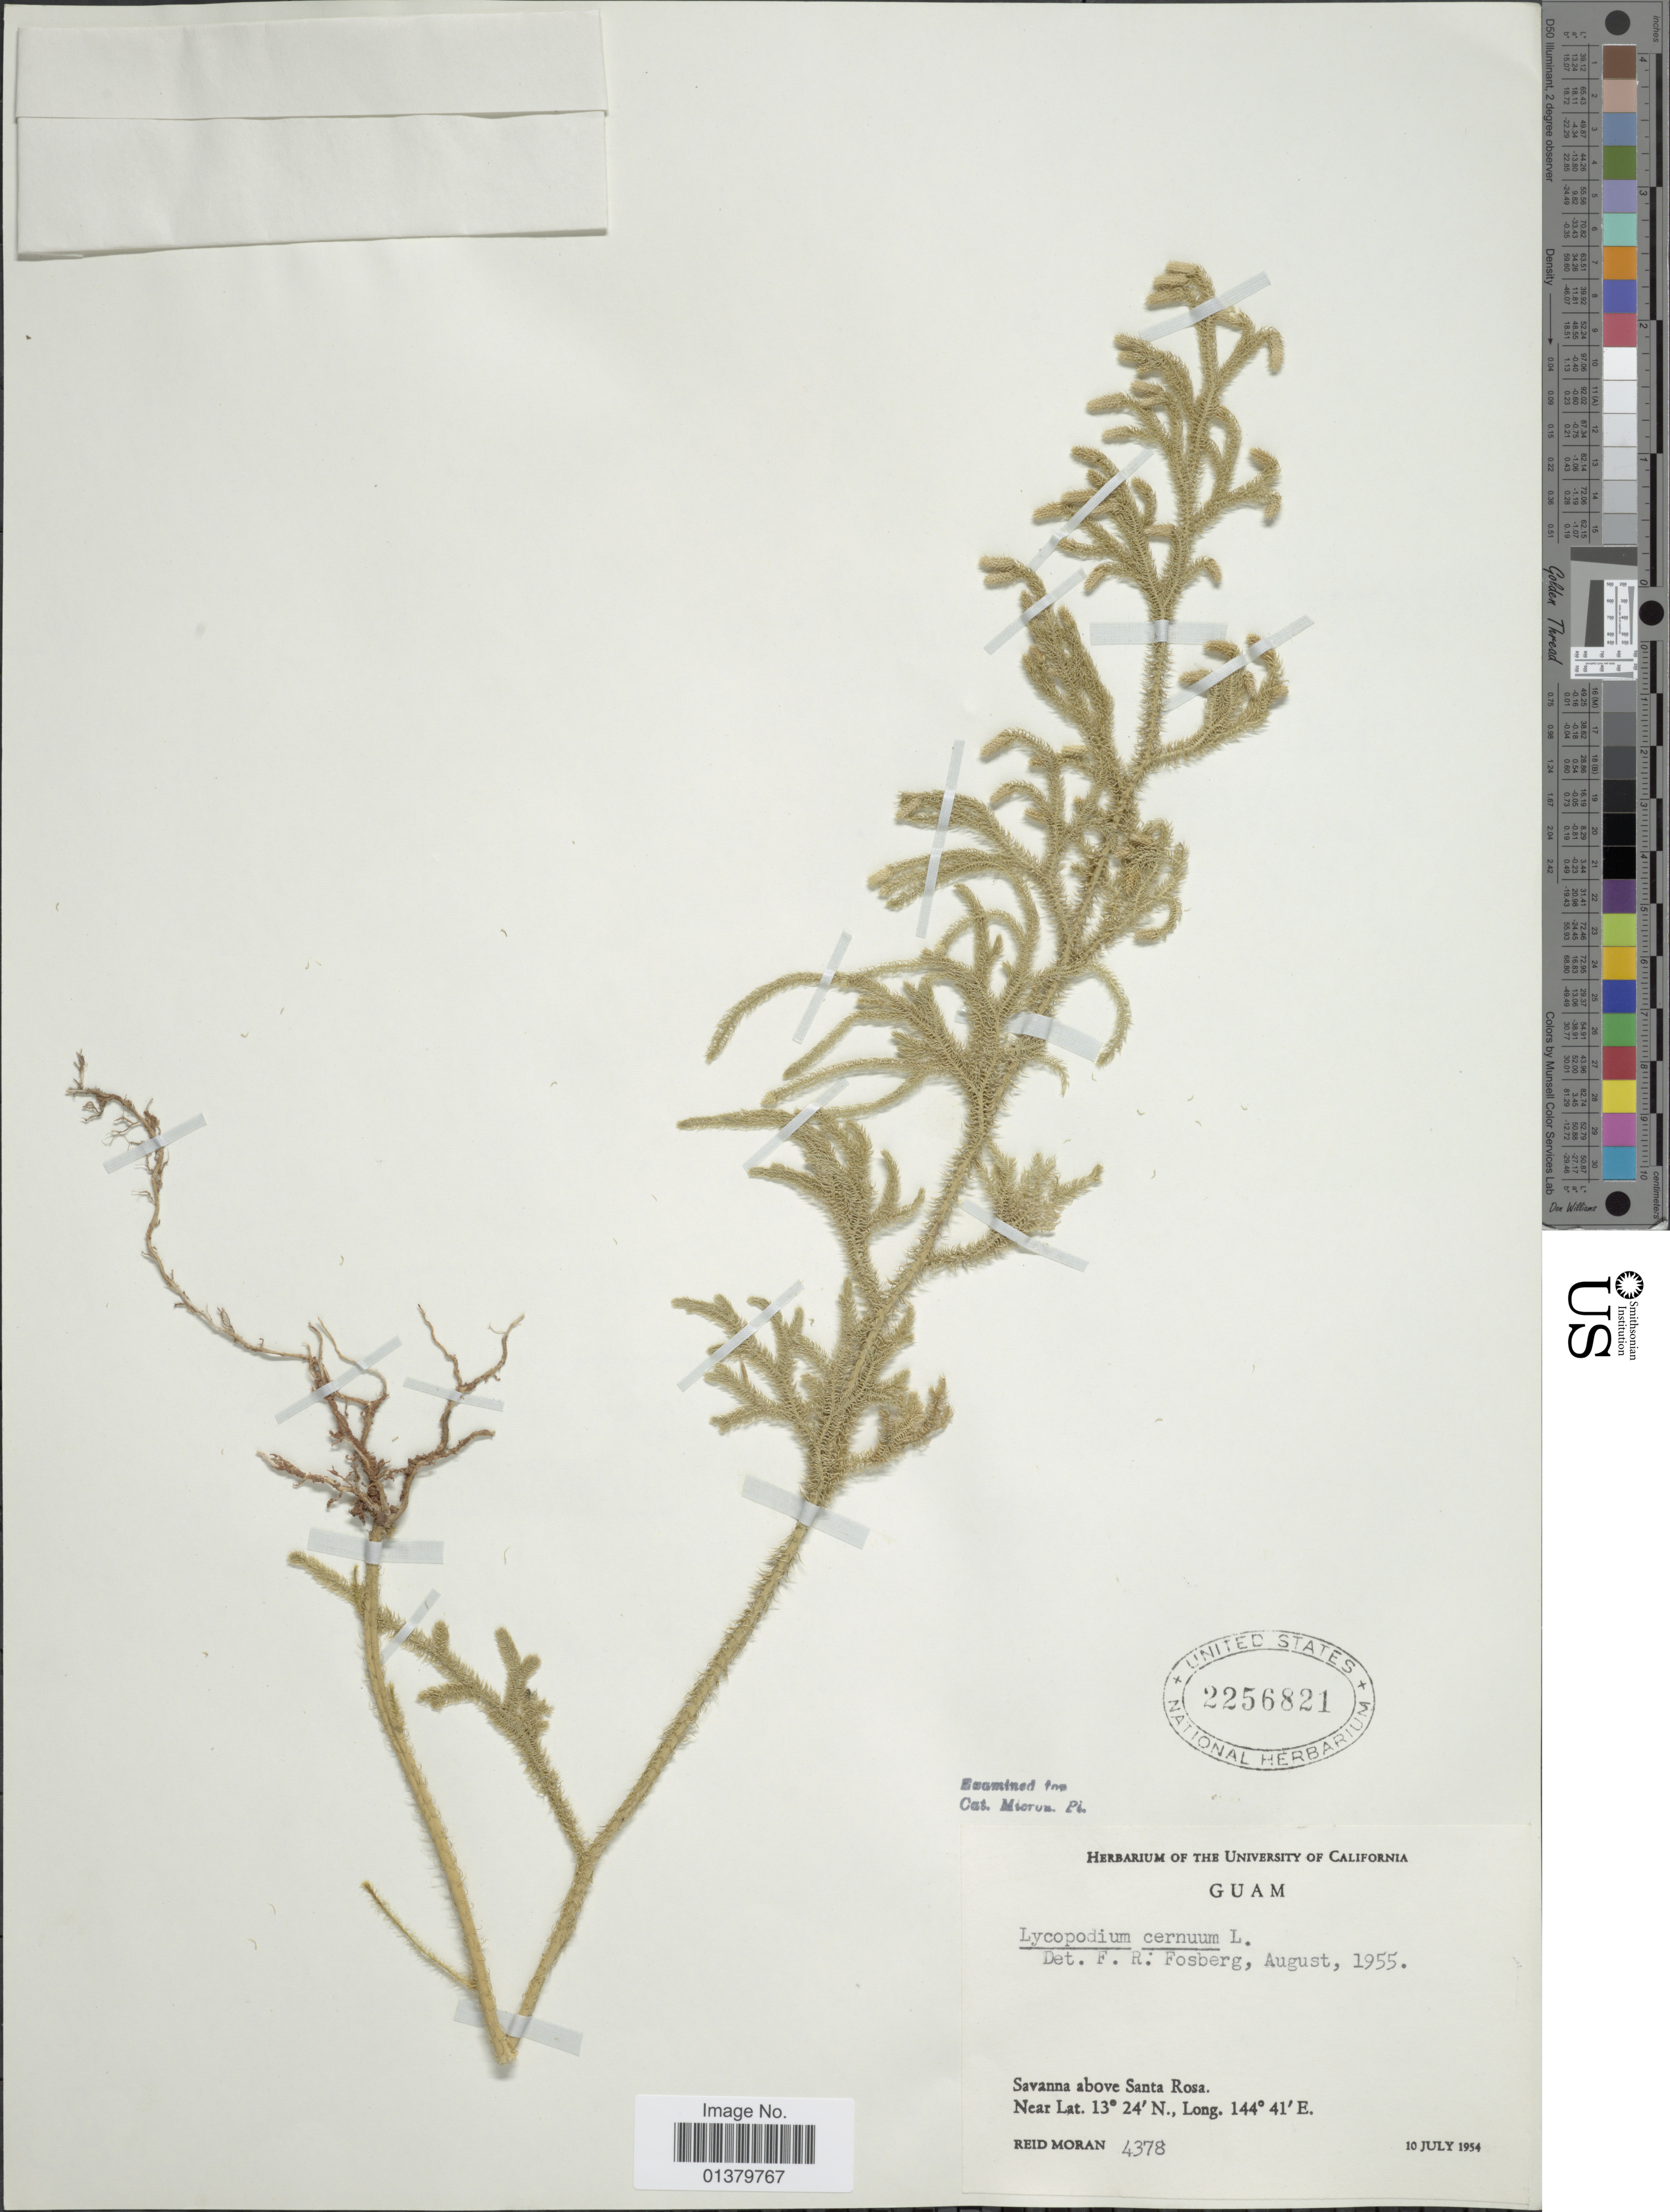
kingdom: Plantae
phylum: Tracheophyta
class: Lycopodiopsida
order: Lycopodiales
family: Lycopodiaceae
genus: Palhinhaea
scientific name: Palhinhaea cernua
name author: (L.) Vasc. & Franco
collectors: R. V. Moran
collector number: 4378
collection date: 1954-07-10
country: Guam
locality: Savanna above Santa Rosa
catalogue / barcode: US 2256821